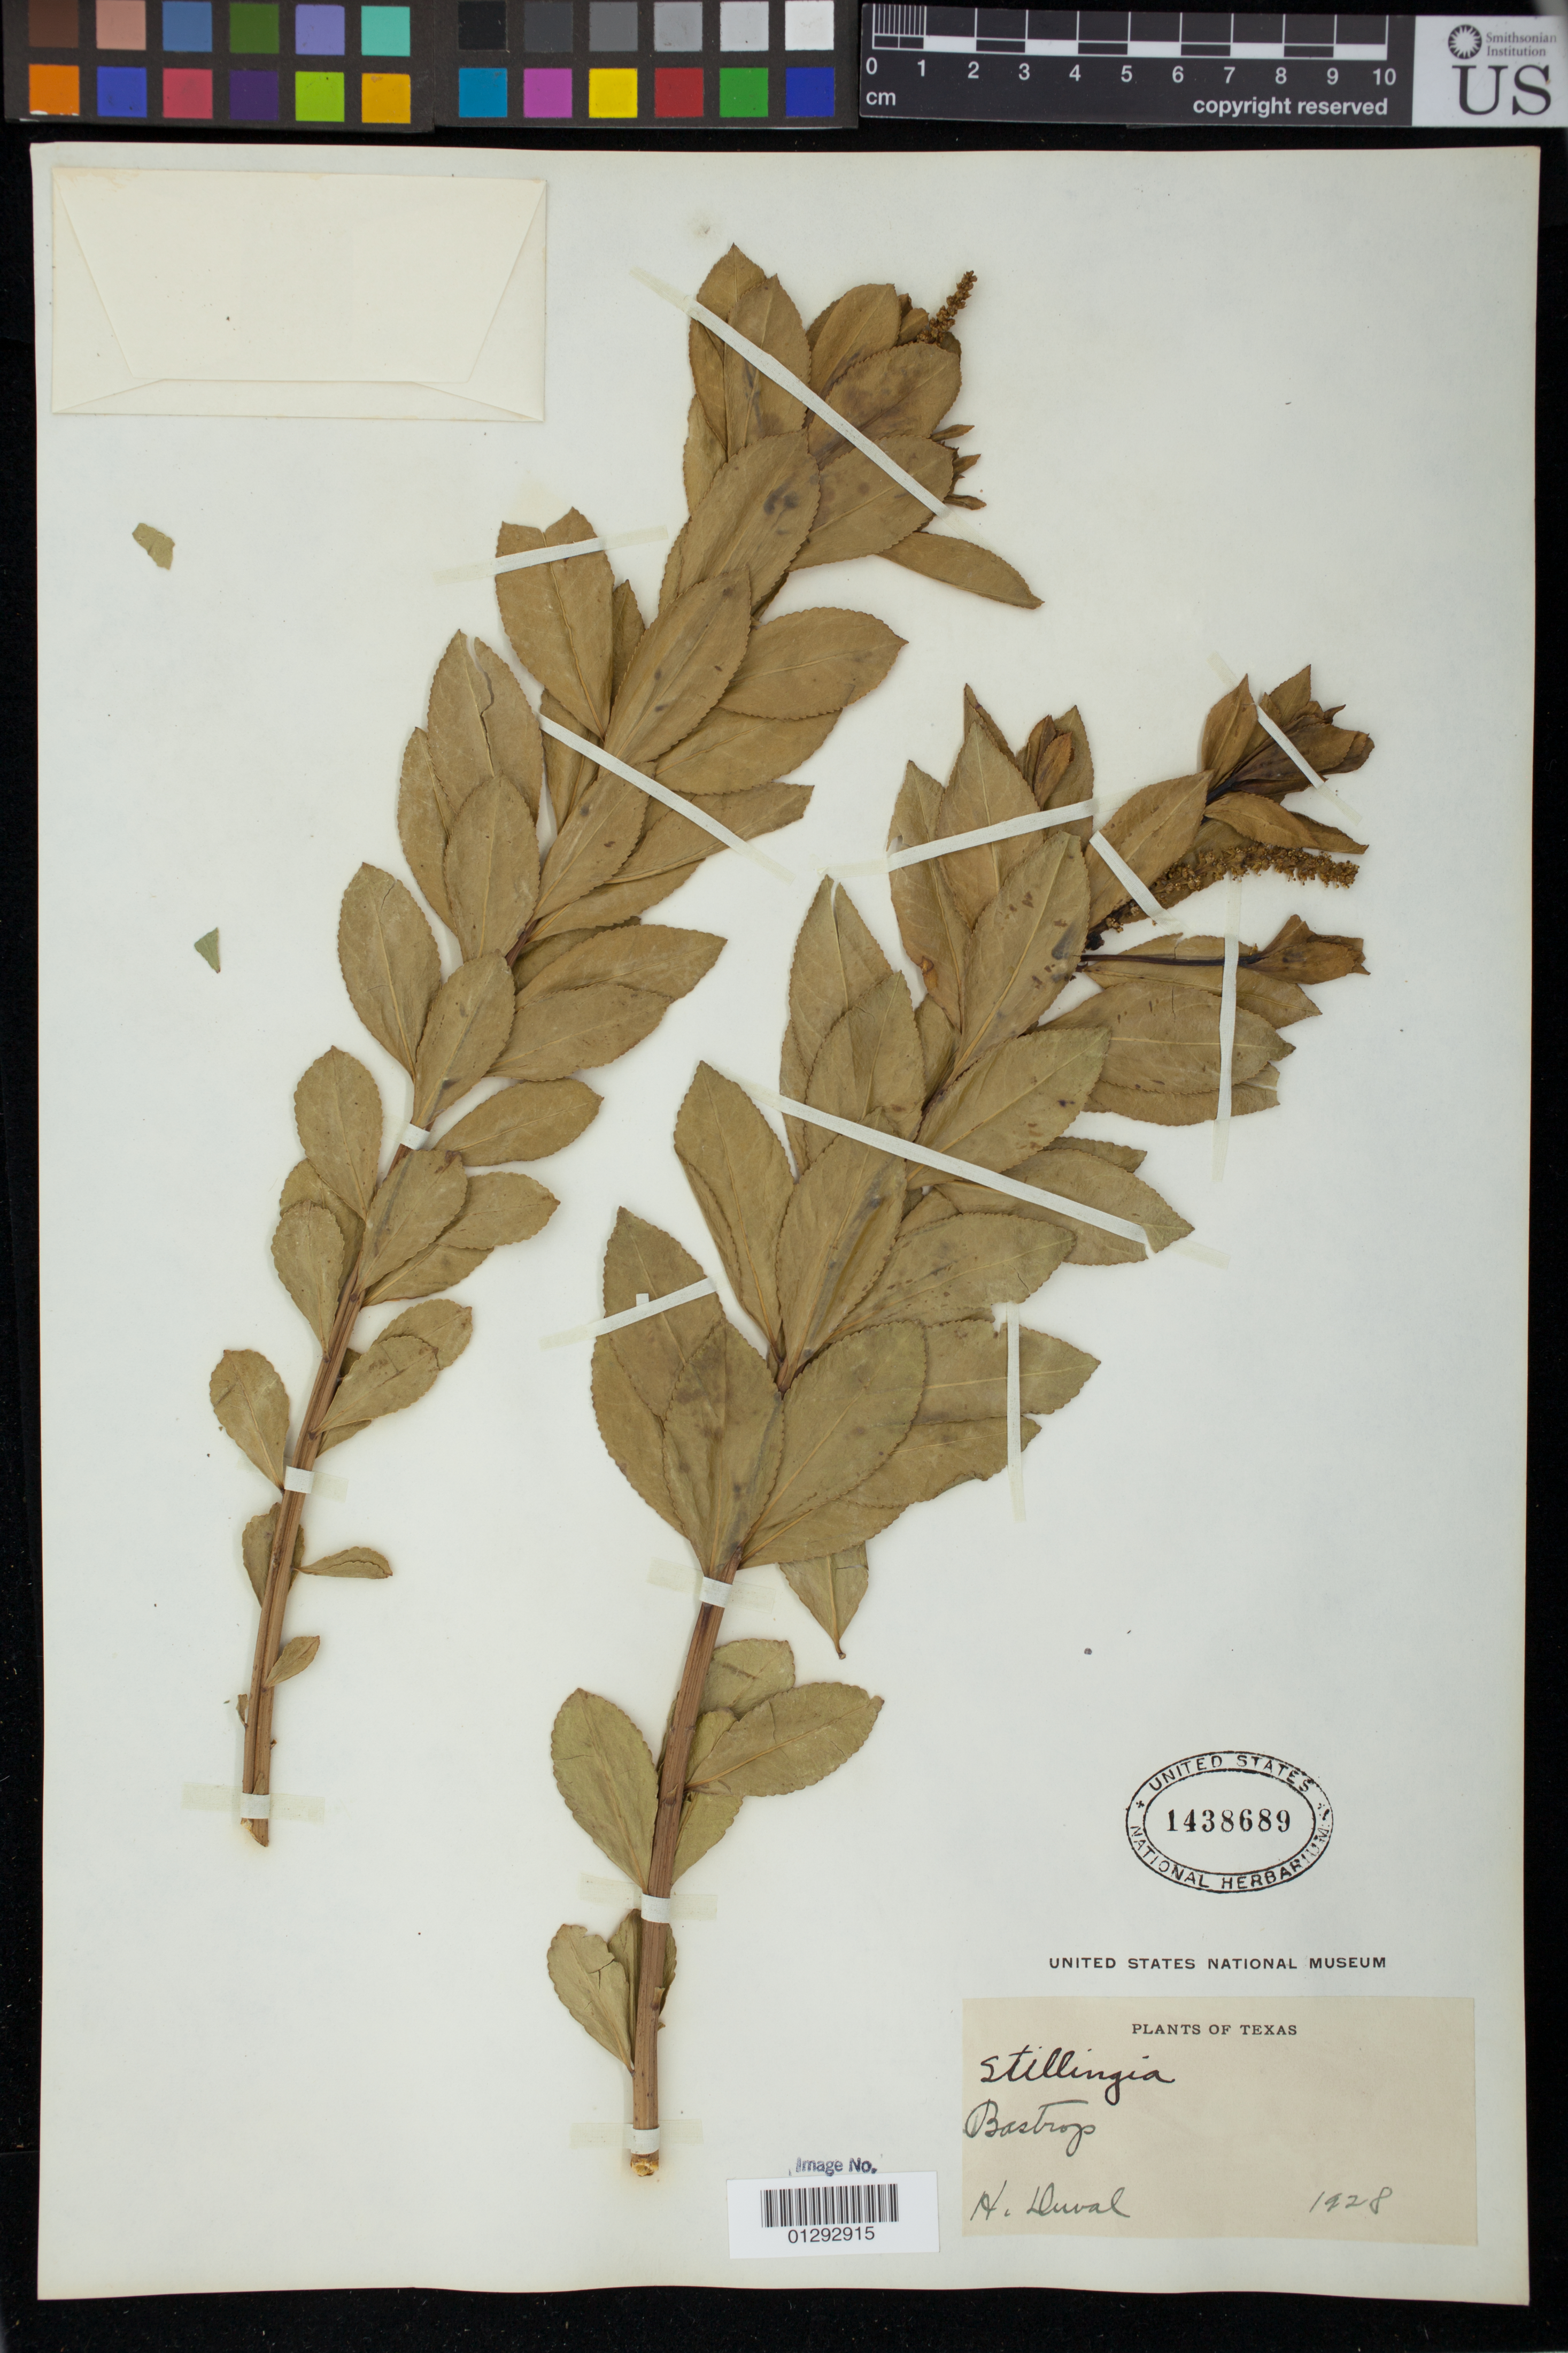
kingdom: Plantae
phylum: Tracheophyta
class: Magnoliopsida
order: Malpighiales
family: Euphorbiaceae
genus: Stillingia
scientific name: Stillingia sylvatica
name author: L.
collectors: H. Duval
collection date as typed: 1928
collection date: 1928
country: United States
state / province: Texas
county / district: Bastrop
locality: Bastrop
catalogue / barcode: US 1438689